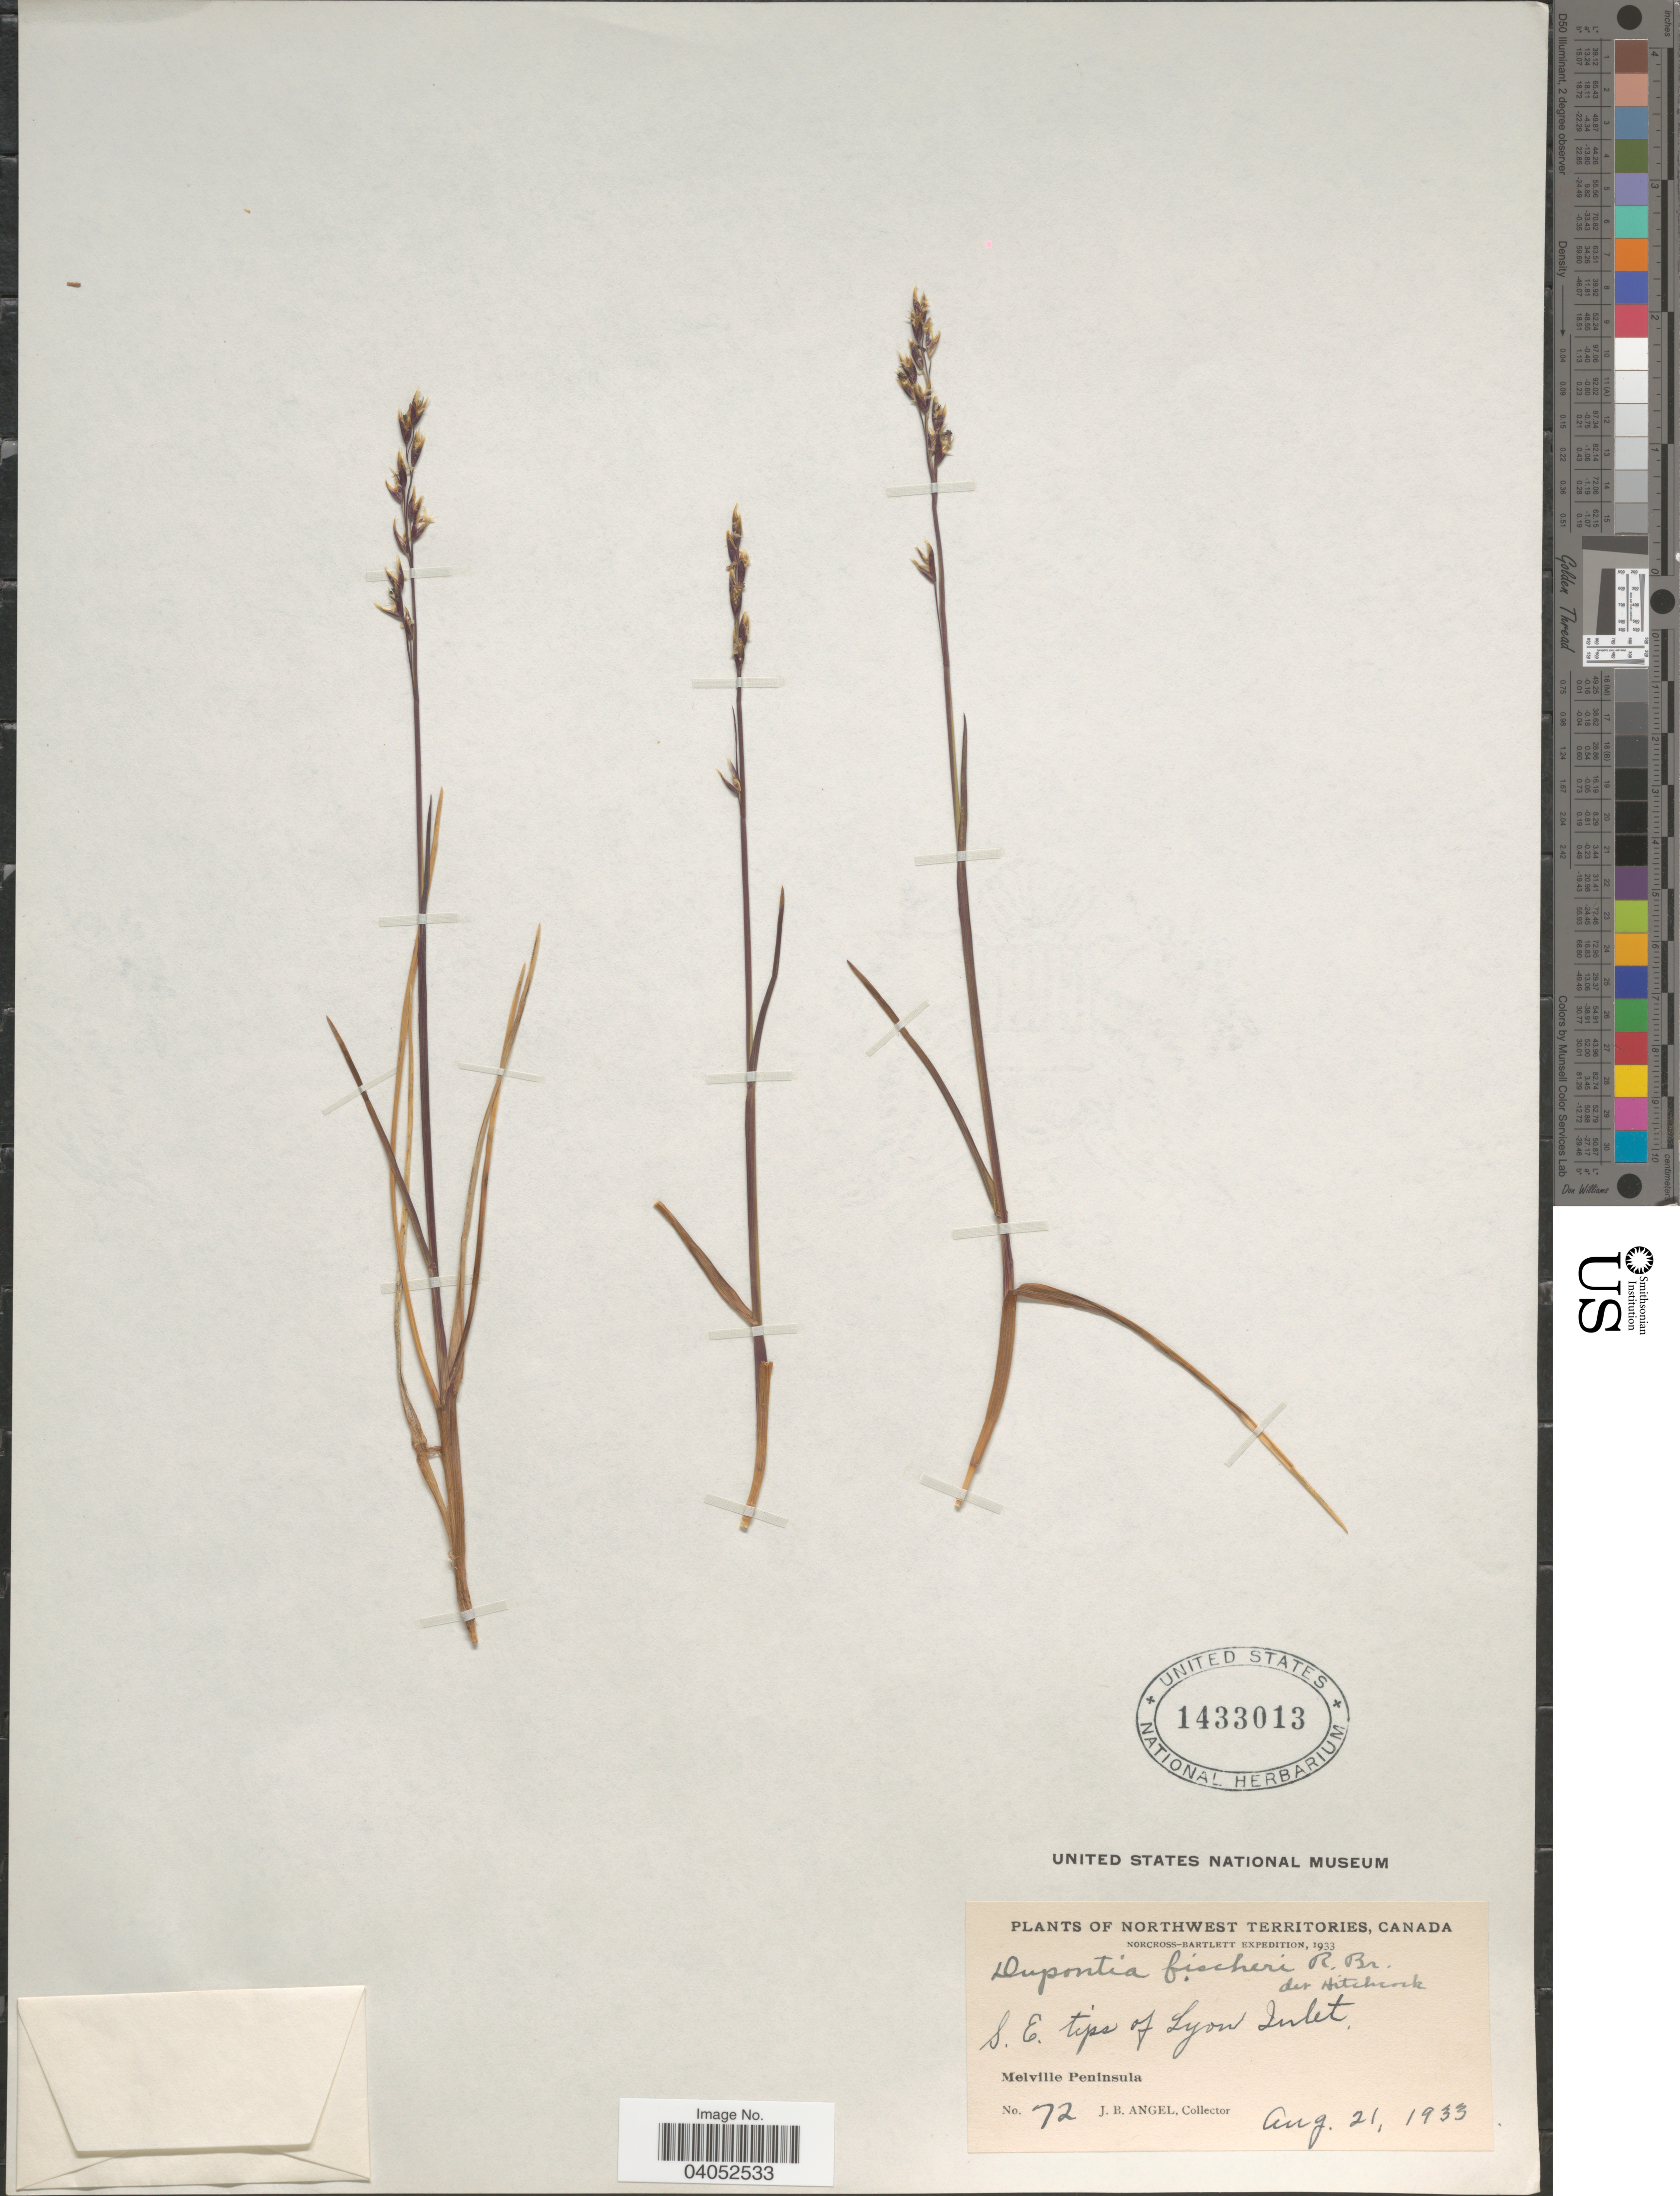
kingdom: Plantae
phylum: Tracheophyta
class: Liliopsida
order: Poales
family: Poaceae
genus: Dupontia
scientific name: Dupontia micrantha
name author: Holm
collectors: J. Angel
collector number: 72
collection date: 1933-08-21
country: Canada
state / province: Northwest Territories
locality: S. E. tips of Lyon Inlet. Melville Peninsula.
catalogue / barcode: US 1433013